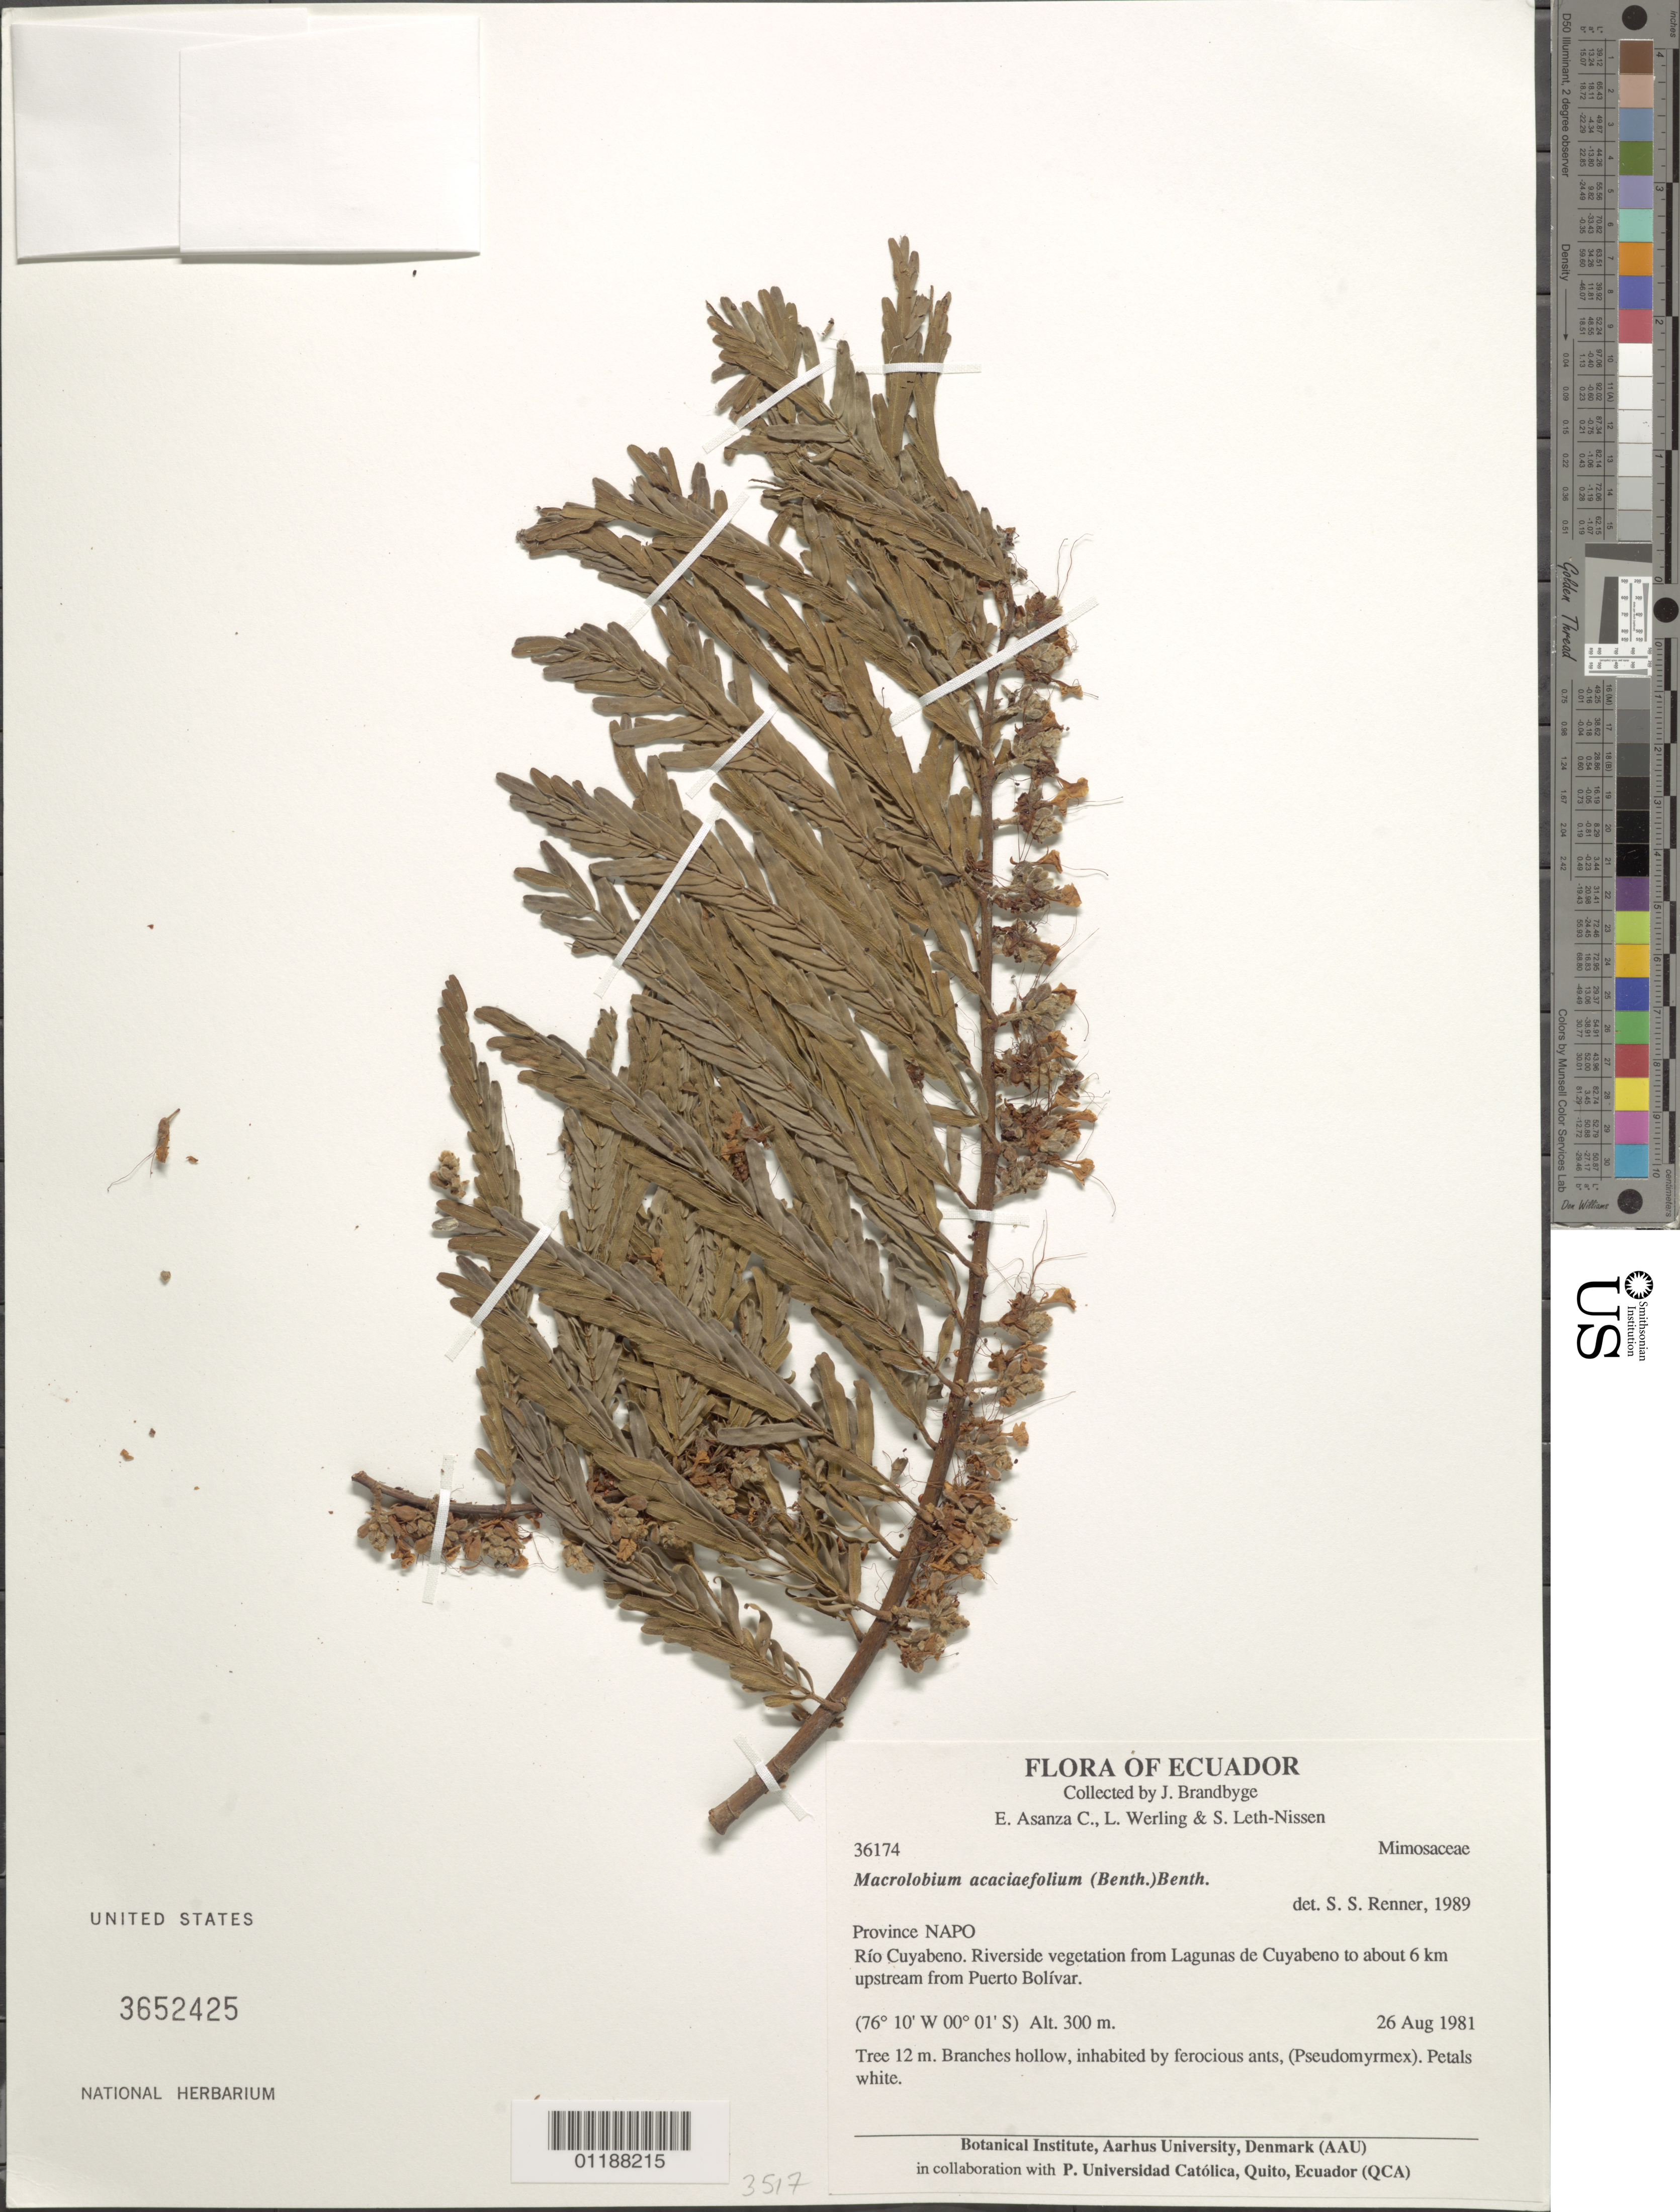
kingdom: Plantae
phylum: Tracheophyta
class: Magnoliopsida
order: Fabales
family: Fabaceae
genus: Macrolobium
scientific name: Macrolobium acaciifolium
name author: (Benth.) Benth.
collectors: E. Asanza C., L. Werling & S. Leth-Nissen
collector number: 36174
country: Ecuador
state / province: Napo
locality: Rio Cuyabeno, riverside vegetation from Lagunas de Cuyabeno to upstream fgrom Puerto Bolivar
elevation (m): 300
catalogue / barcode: US 3652525